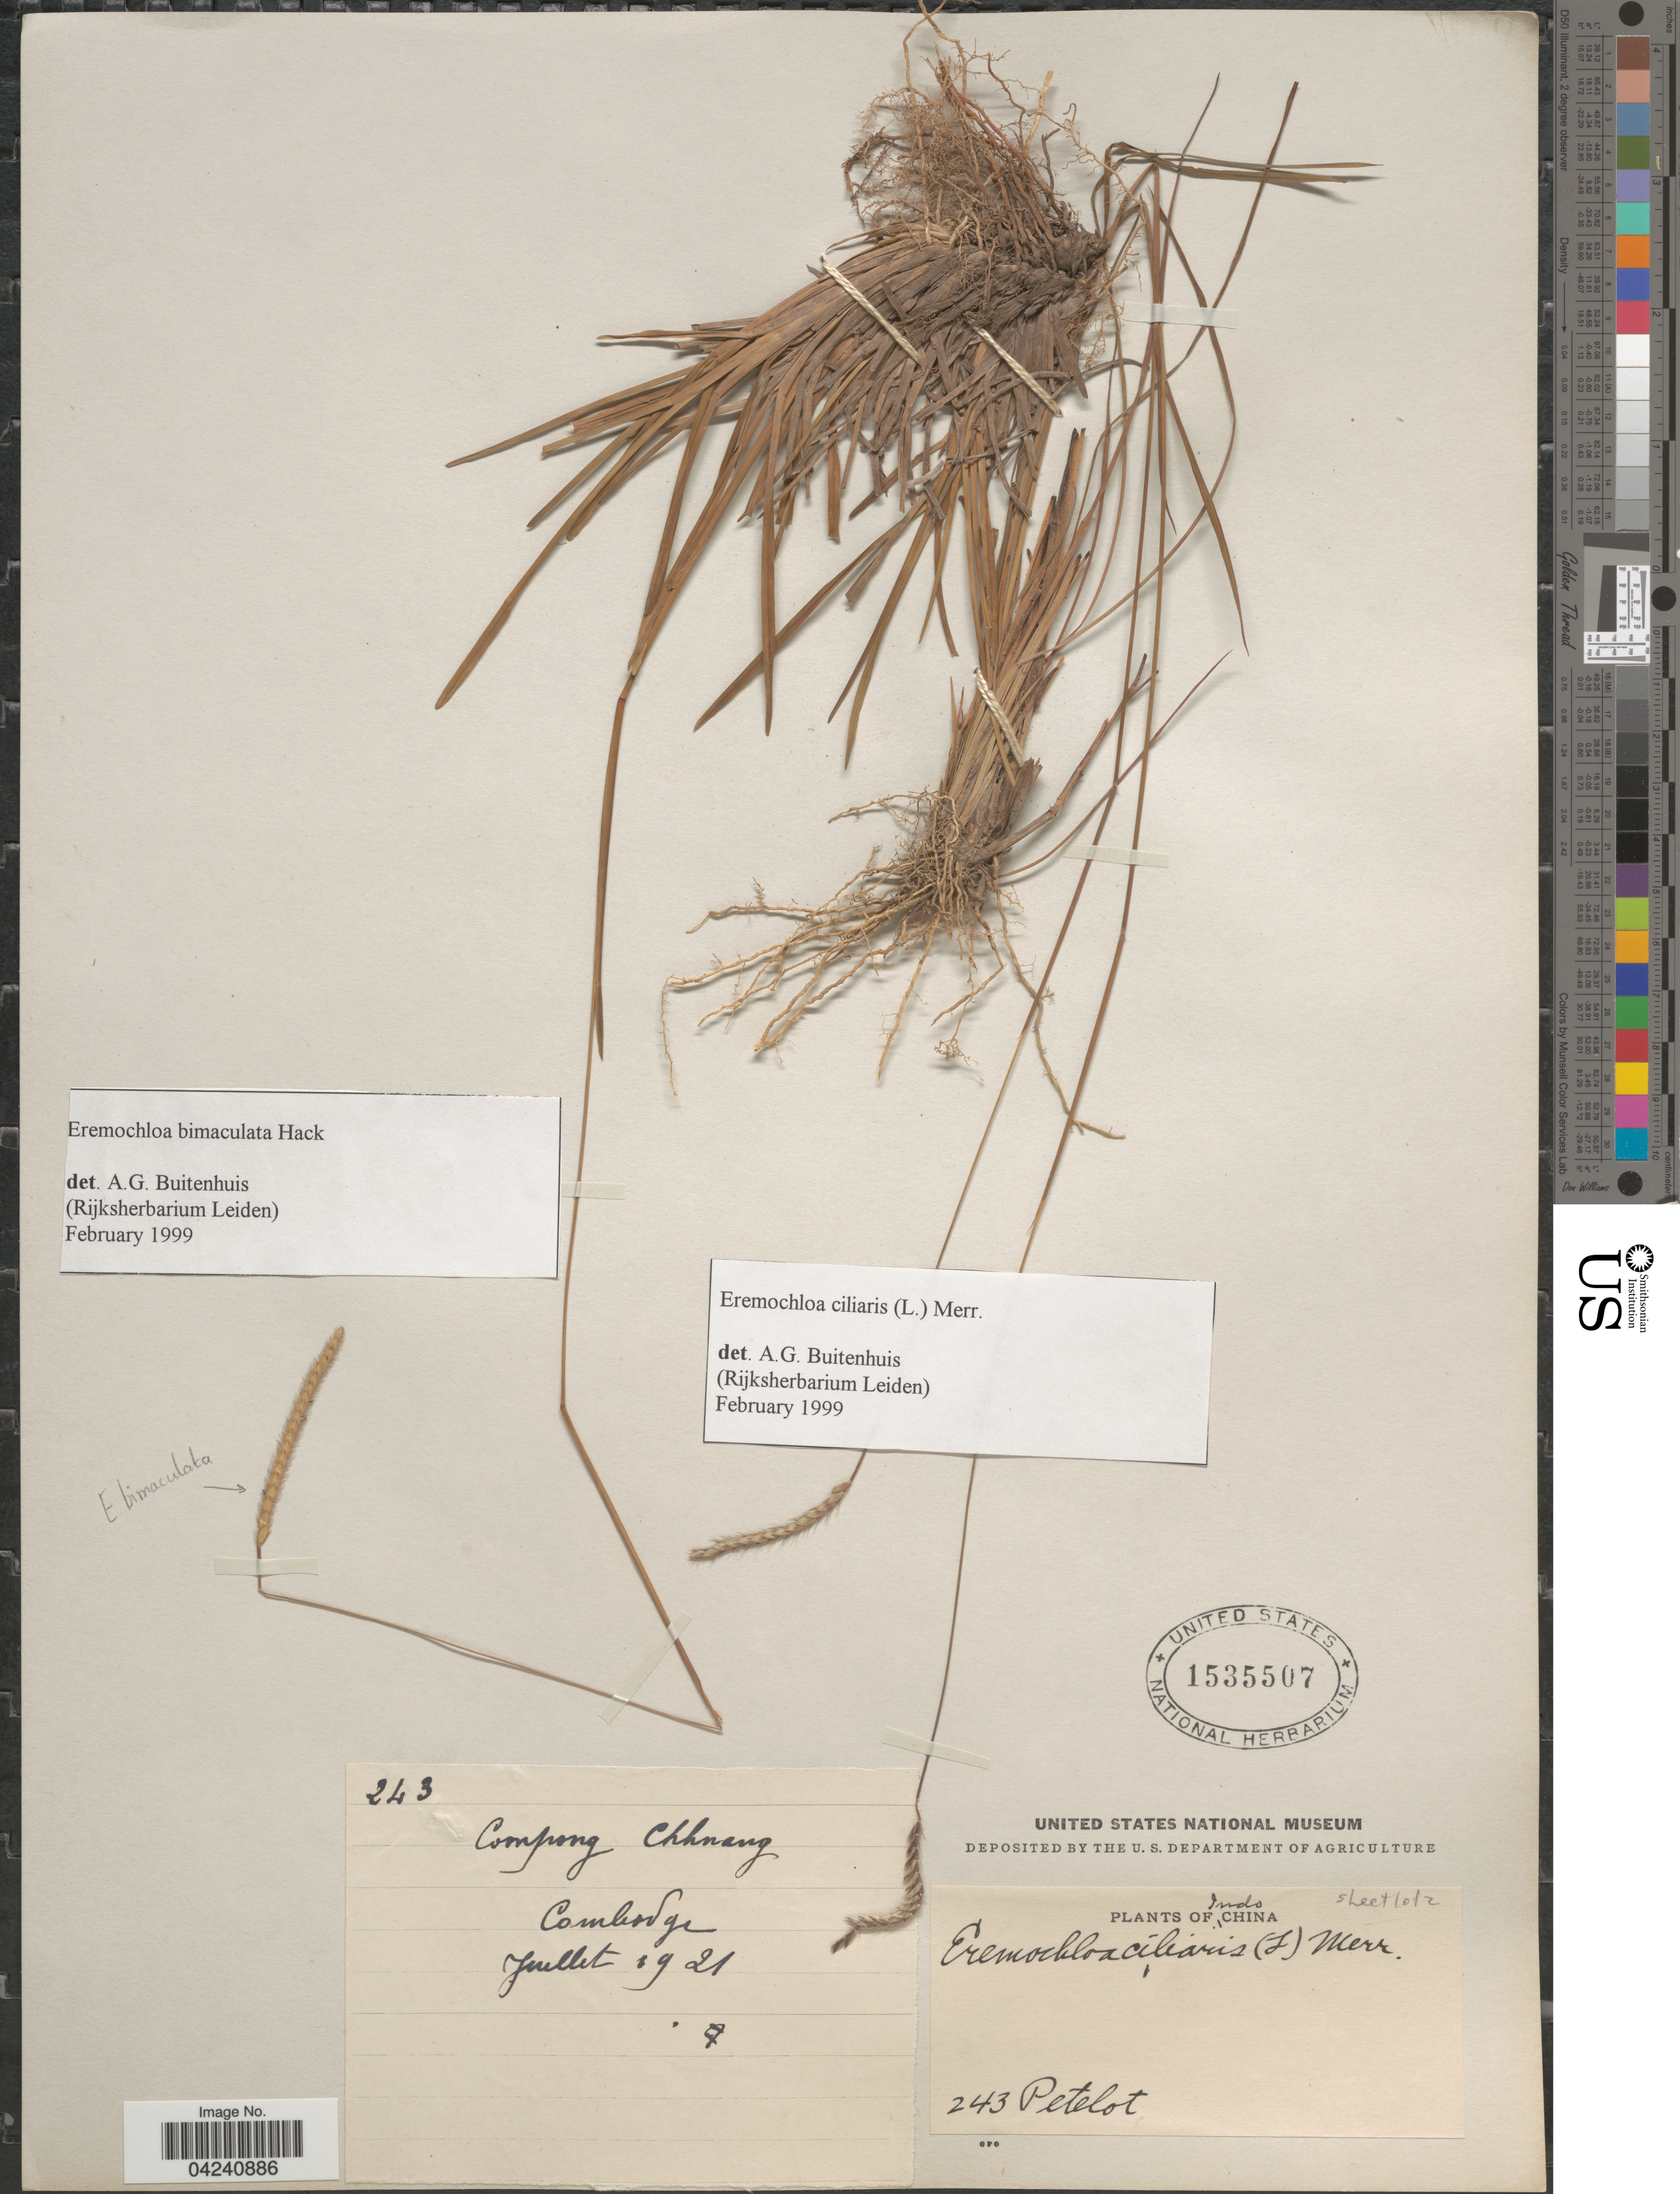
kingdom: Plantae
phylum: Tracheophyta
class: Liliopsida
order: Poales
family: Poaceae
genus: Eremochloa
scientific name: Eremochloa bimaculata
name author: Hack.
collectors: Pételot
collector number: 243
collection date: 1921-07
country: Cambodia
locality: Campong Chhnang. Cambodge. Indo China.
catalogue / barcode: US 1535507